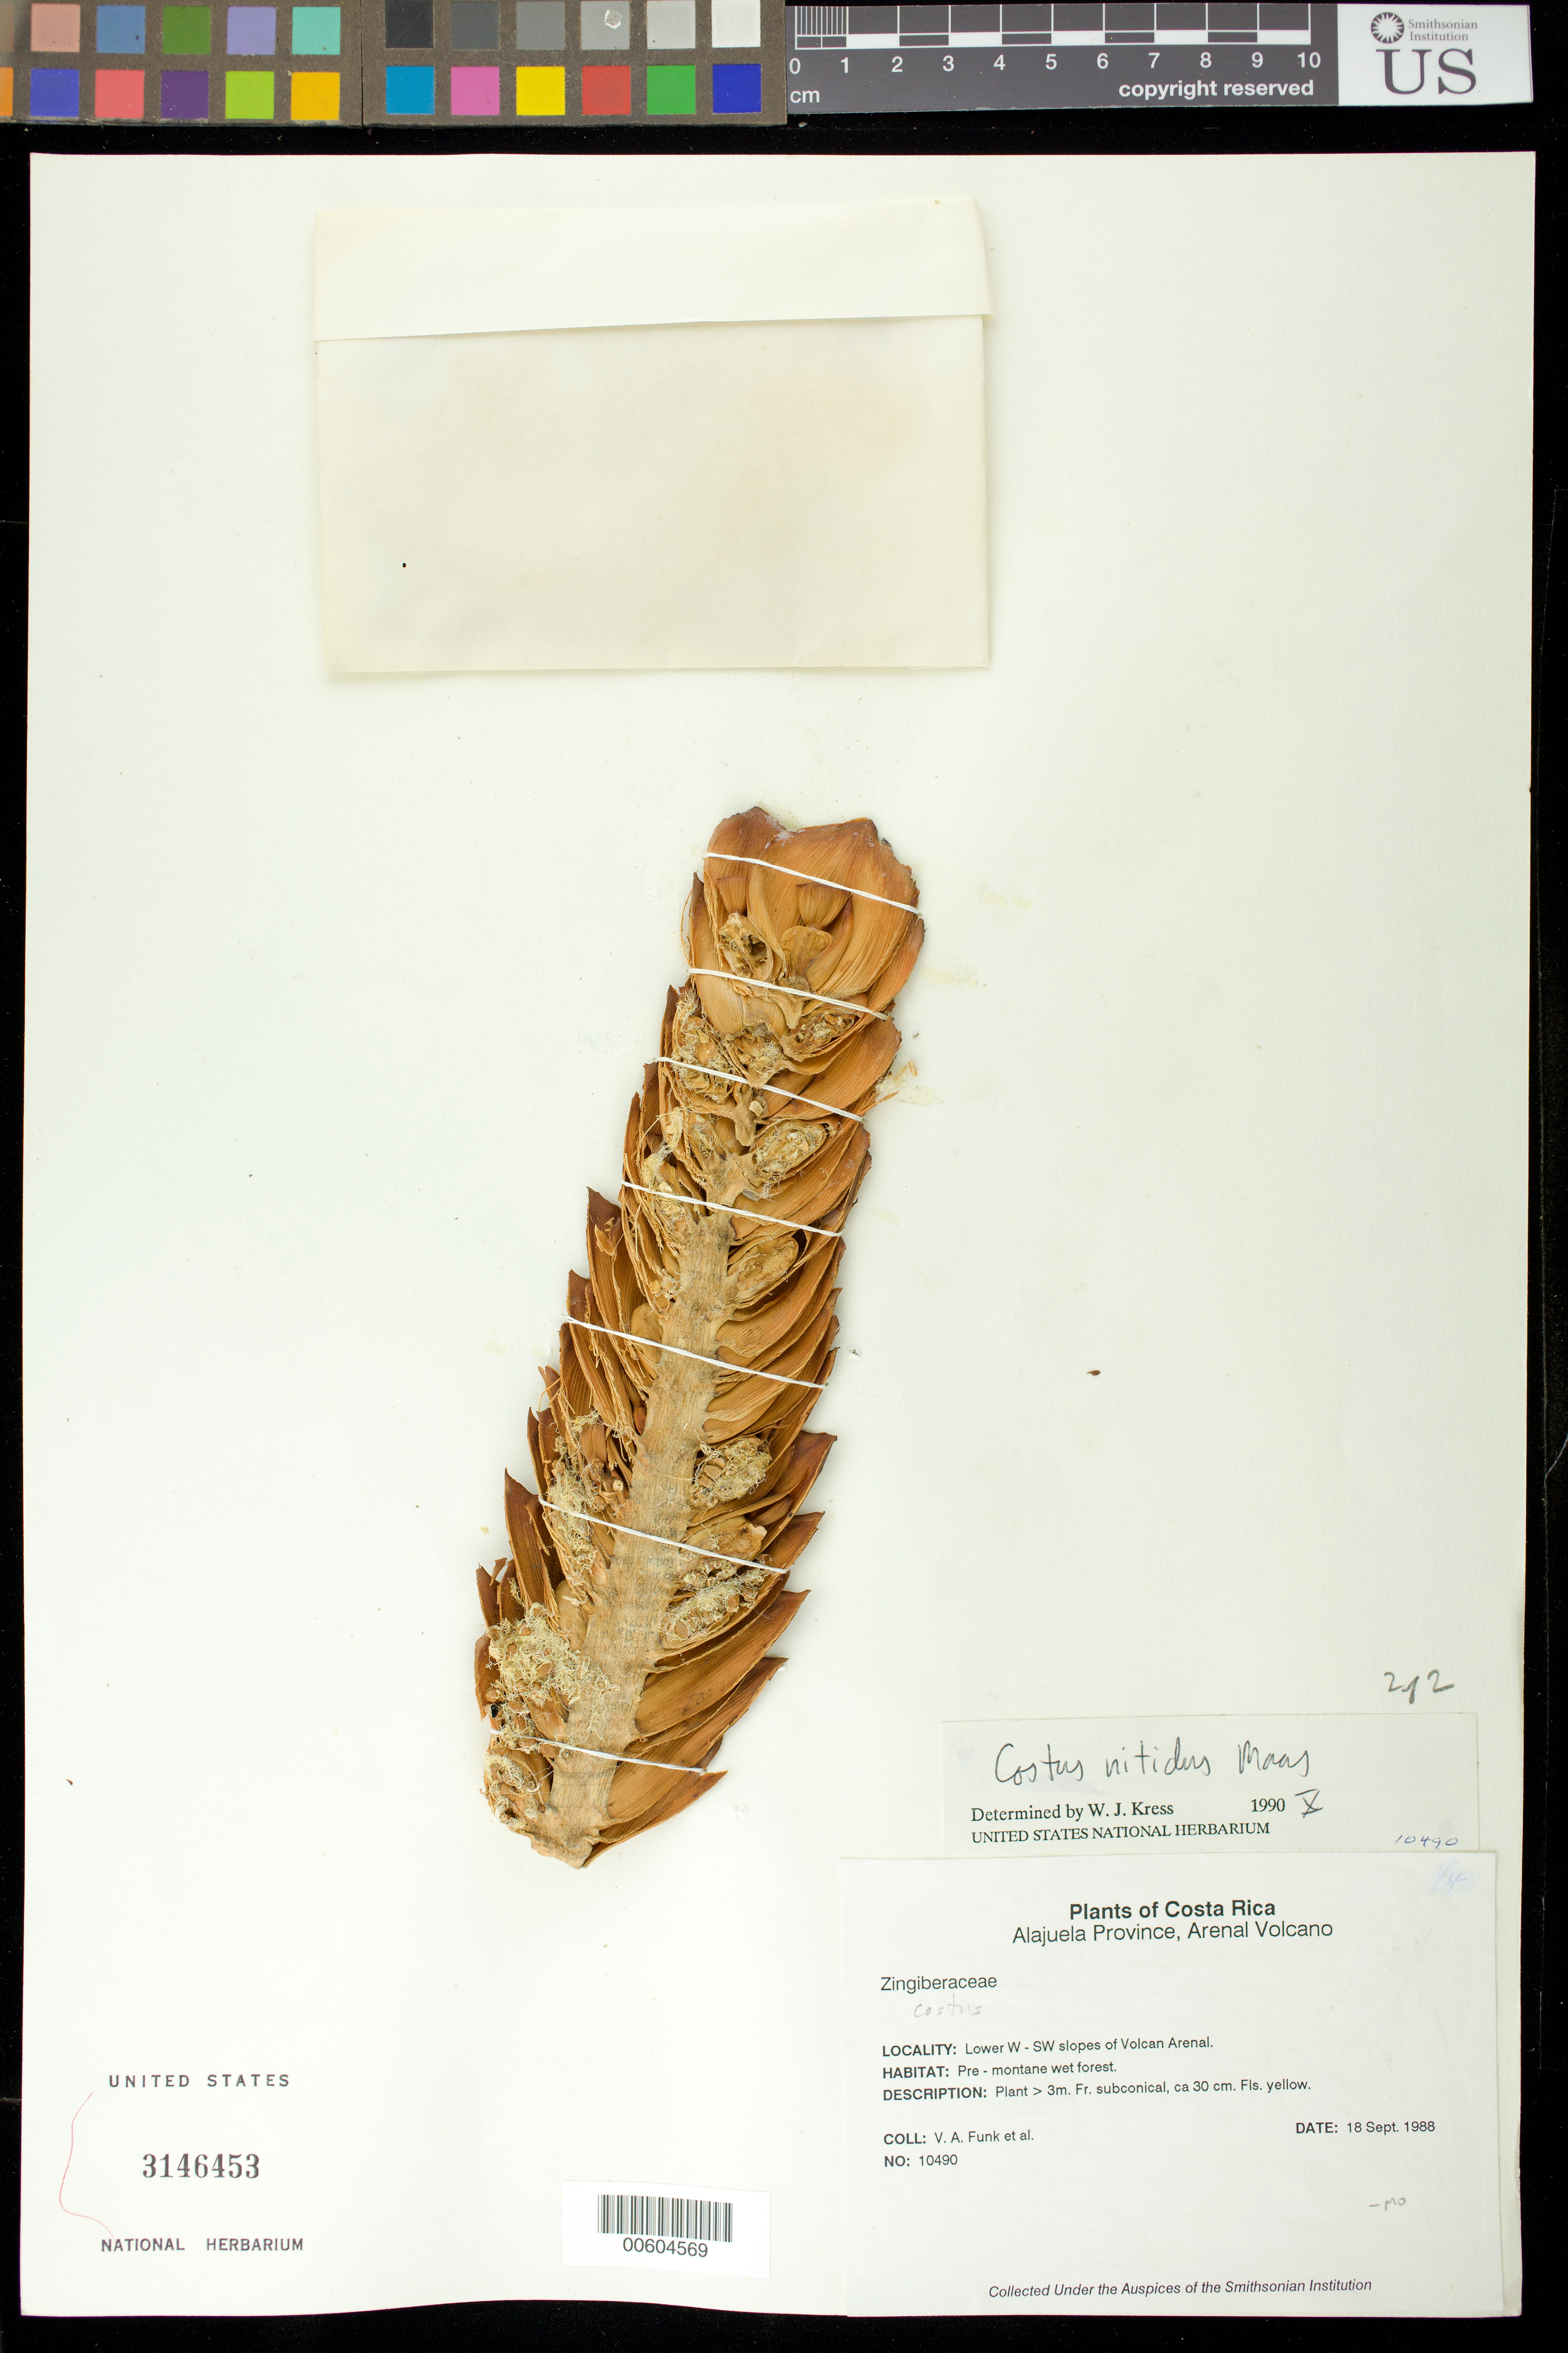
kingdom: Plantae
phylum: Tracheophyta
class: Liliopsida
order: Zingiberales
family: Costaceae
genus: Costus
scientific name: Costus nitidus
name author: Maas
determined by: Kress, W. J., (US), Smithsonian Institution - National Museum of Natural History (UNITED STATES)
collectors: V. Funk & et al.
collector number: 10490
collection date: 1988-09-18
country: Costa Rica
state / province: Alajuela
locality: Lower W - SW slopes of Volcan Arenal.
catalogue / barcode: US 3146453